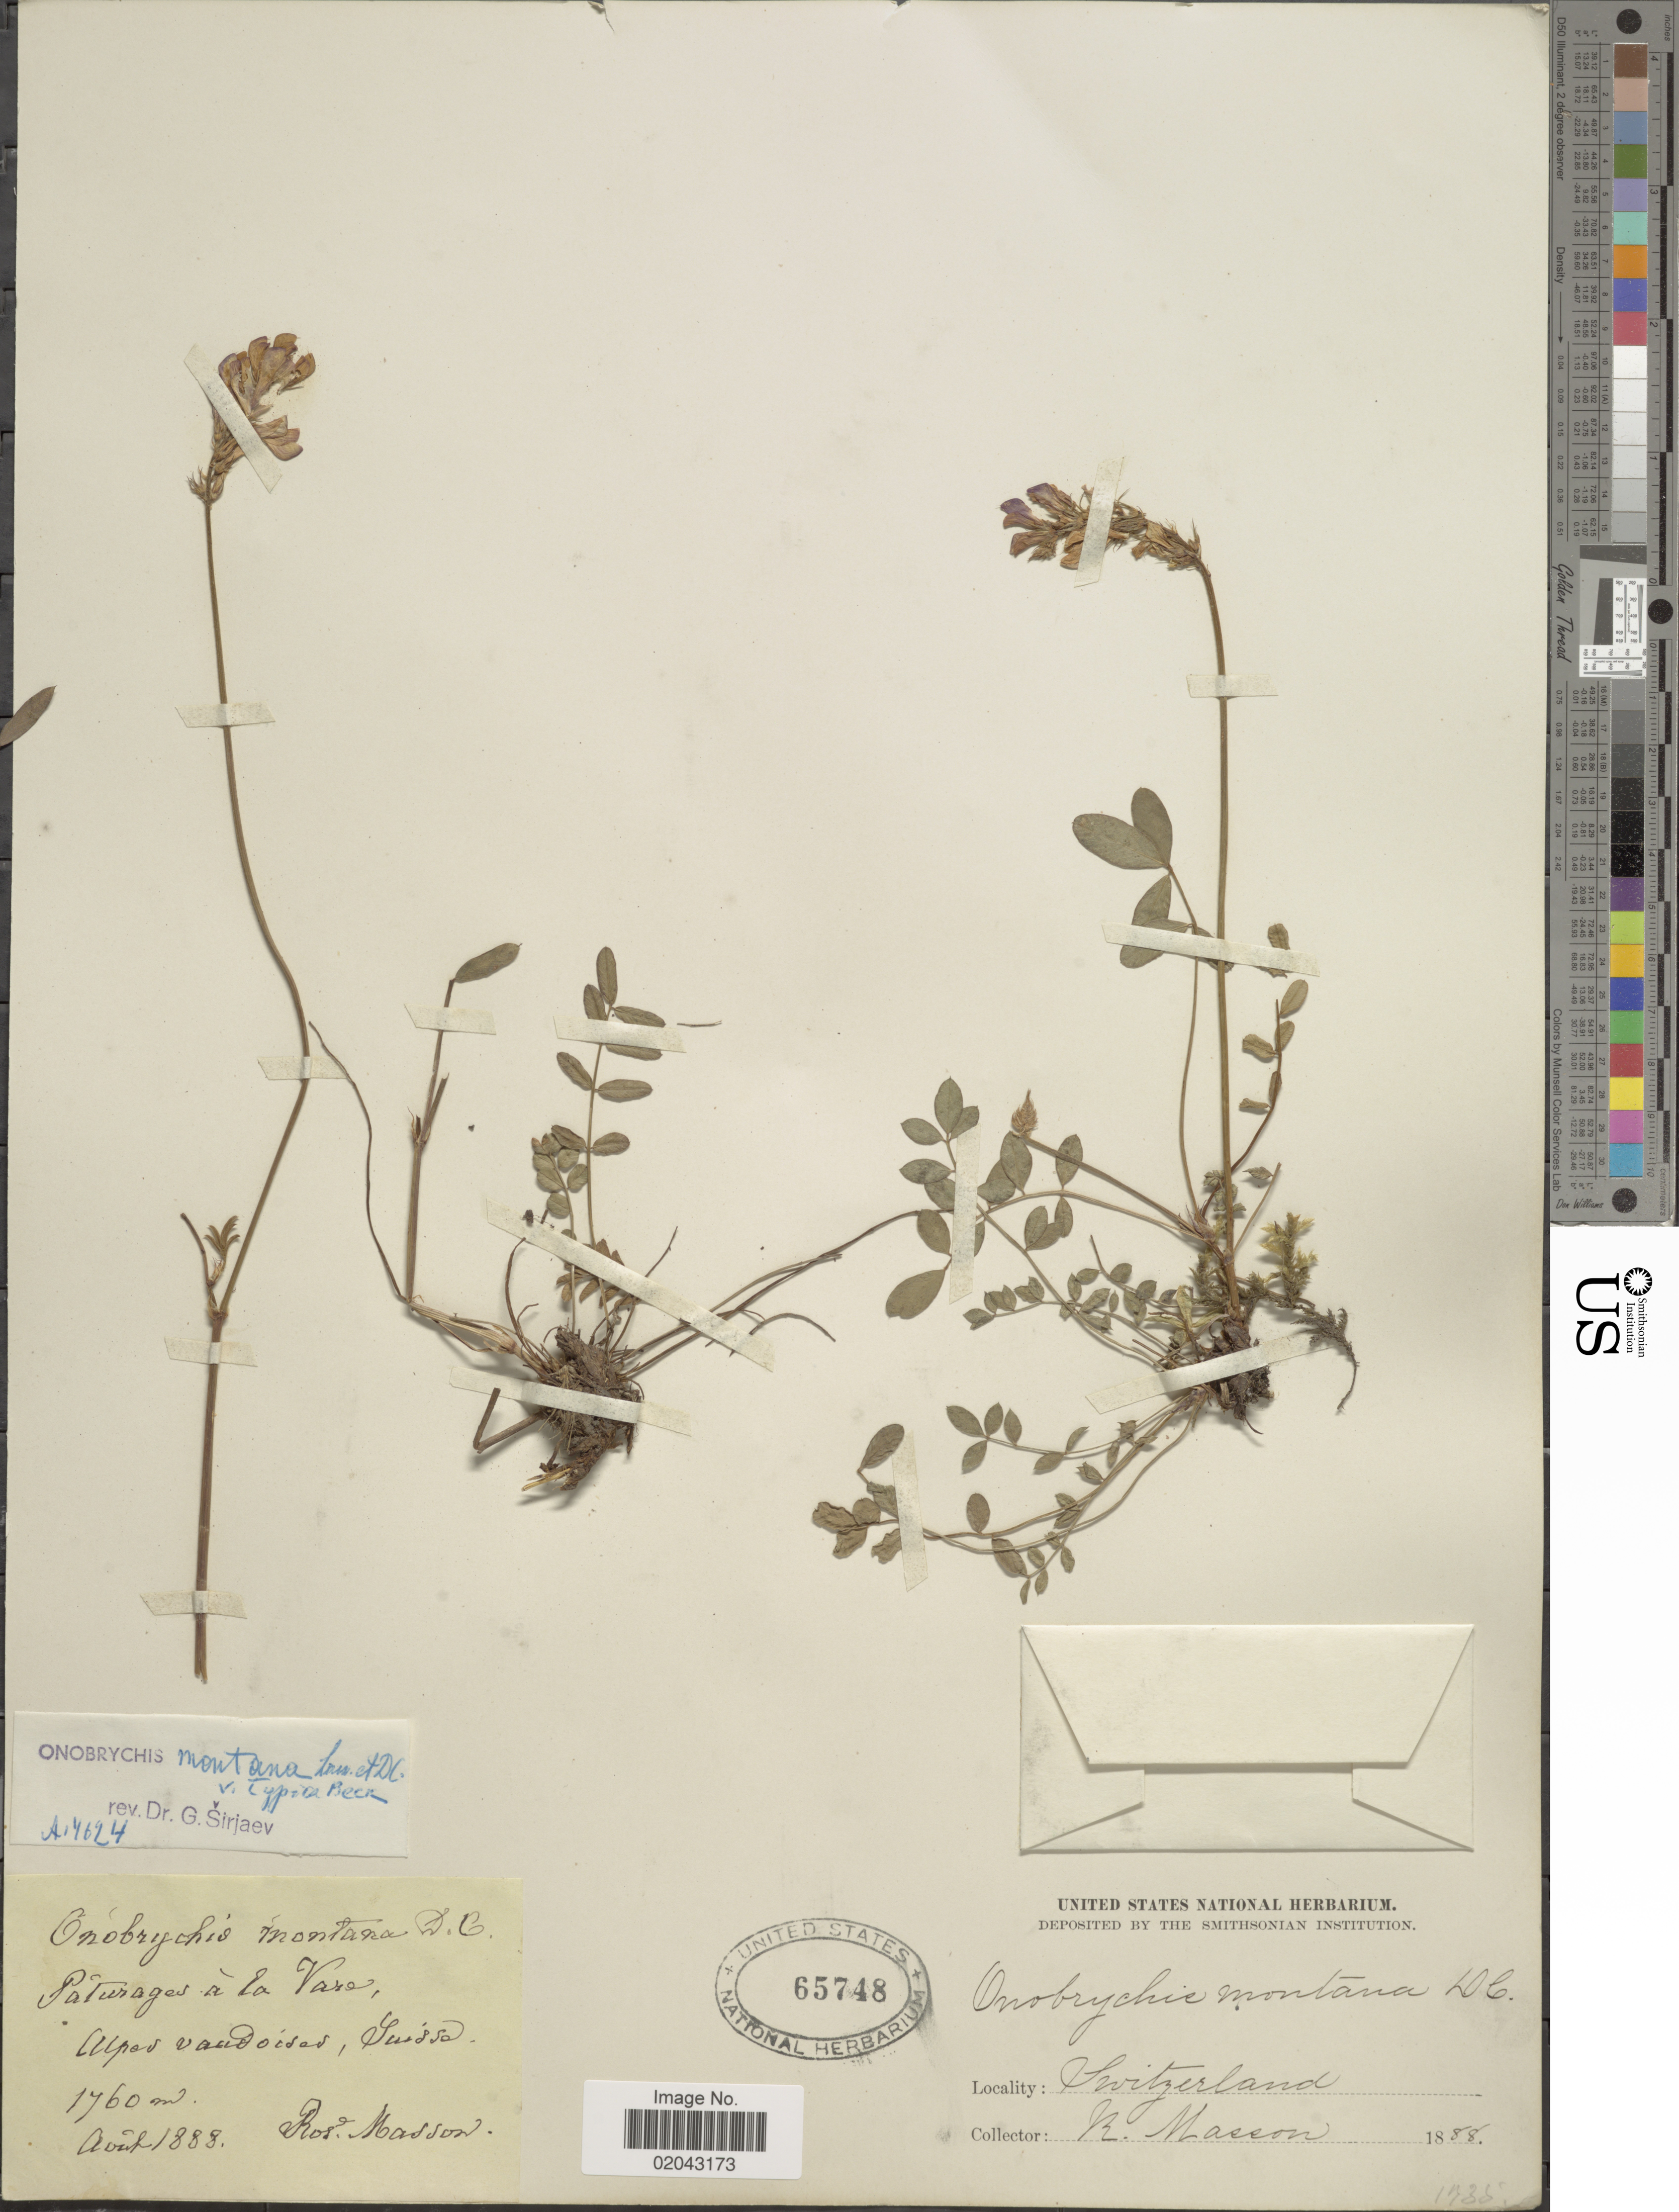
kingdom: Plantae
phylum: Tracheophyta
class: Magnoliopsida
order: Fabales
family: Fabaceae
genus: Onobrychis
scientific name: Onobrychis montana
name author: DC.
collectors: R. Masson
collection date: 1888-08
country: Switzerland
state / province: Vaud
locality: Paturages a la Vase, Alpes vaudoises, Suisse. Switzerland.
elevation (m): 1760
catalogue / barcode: US 65748